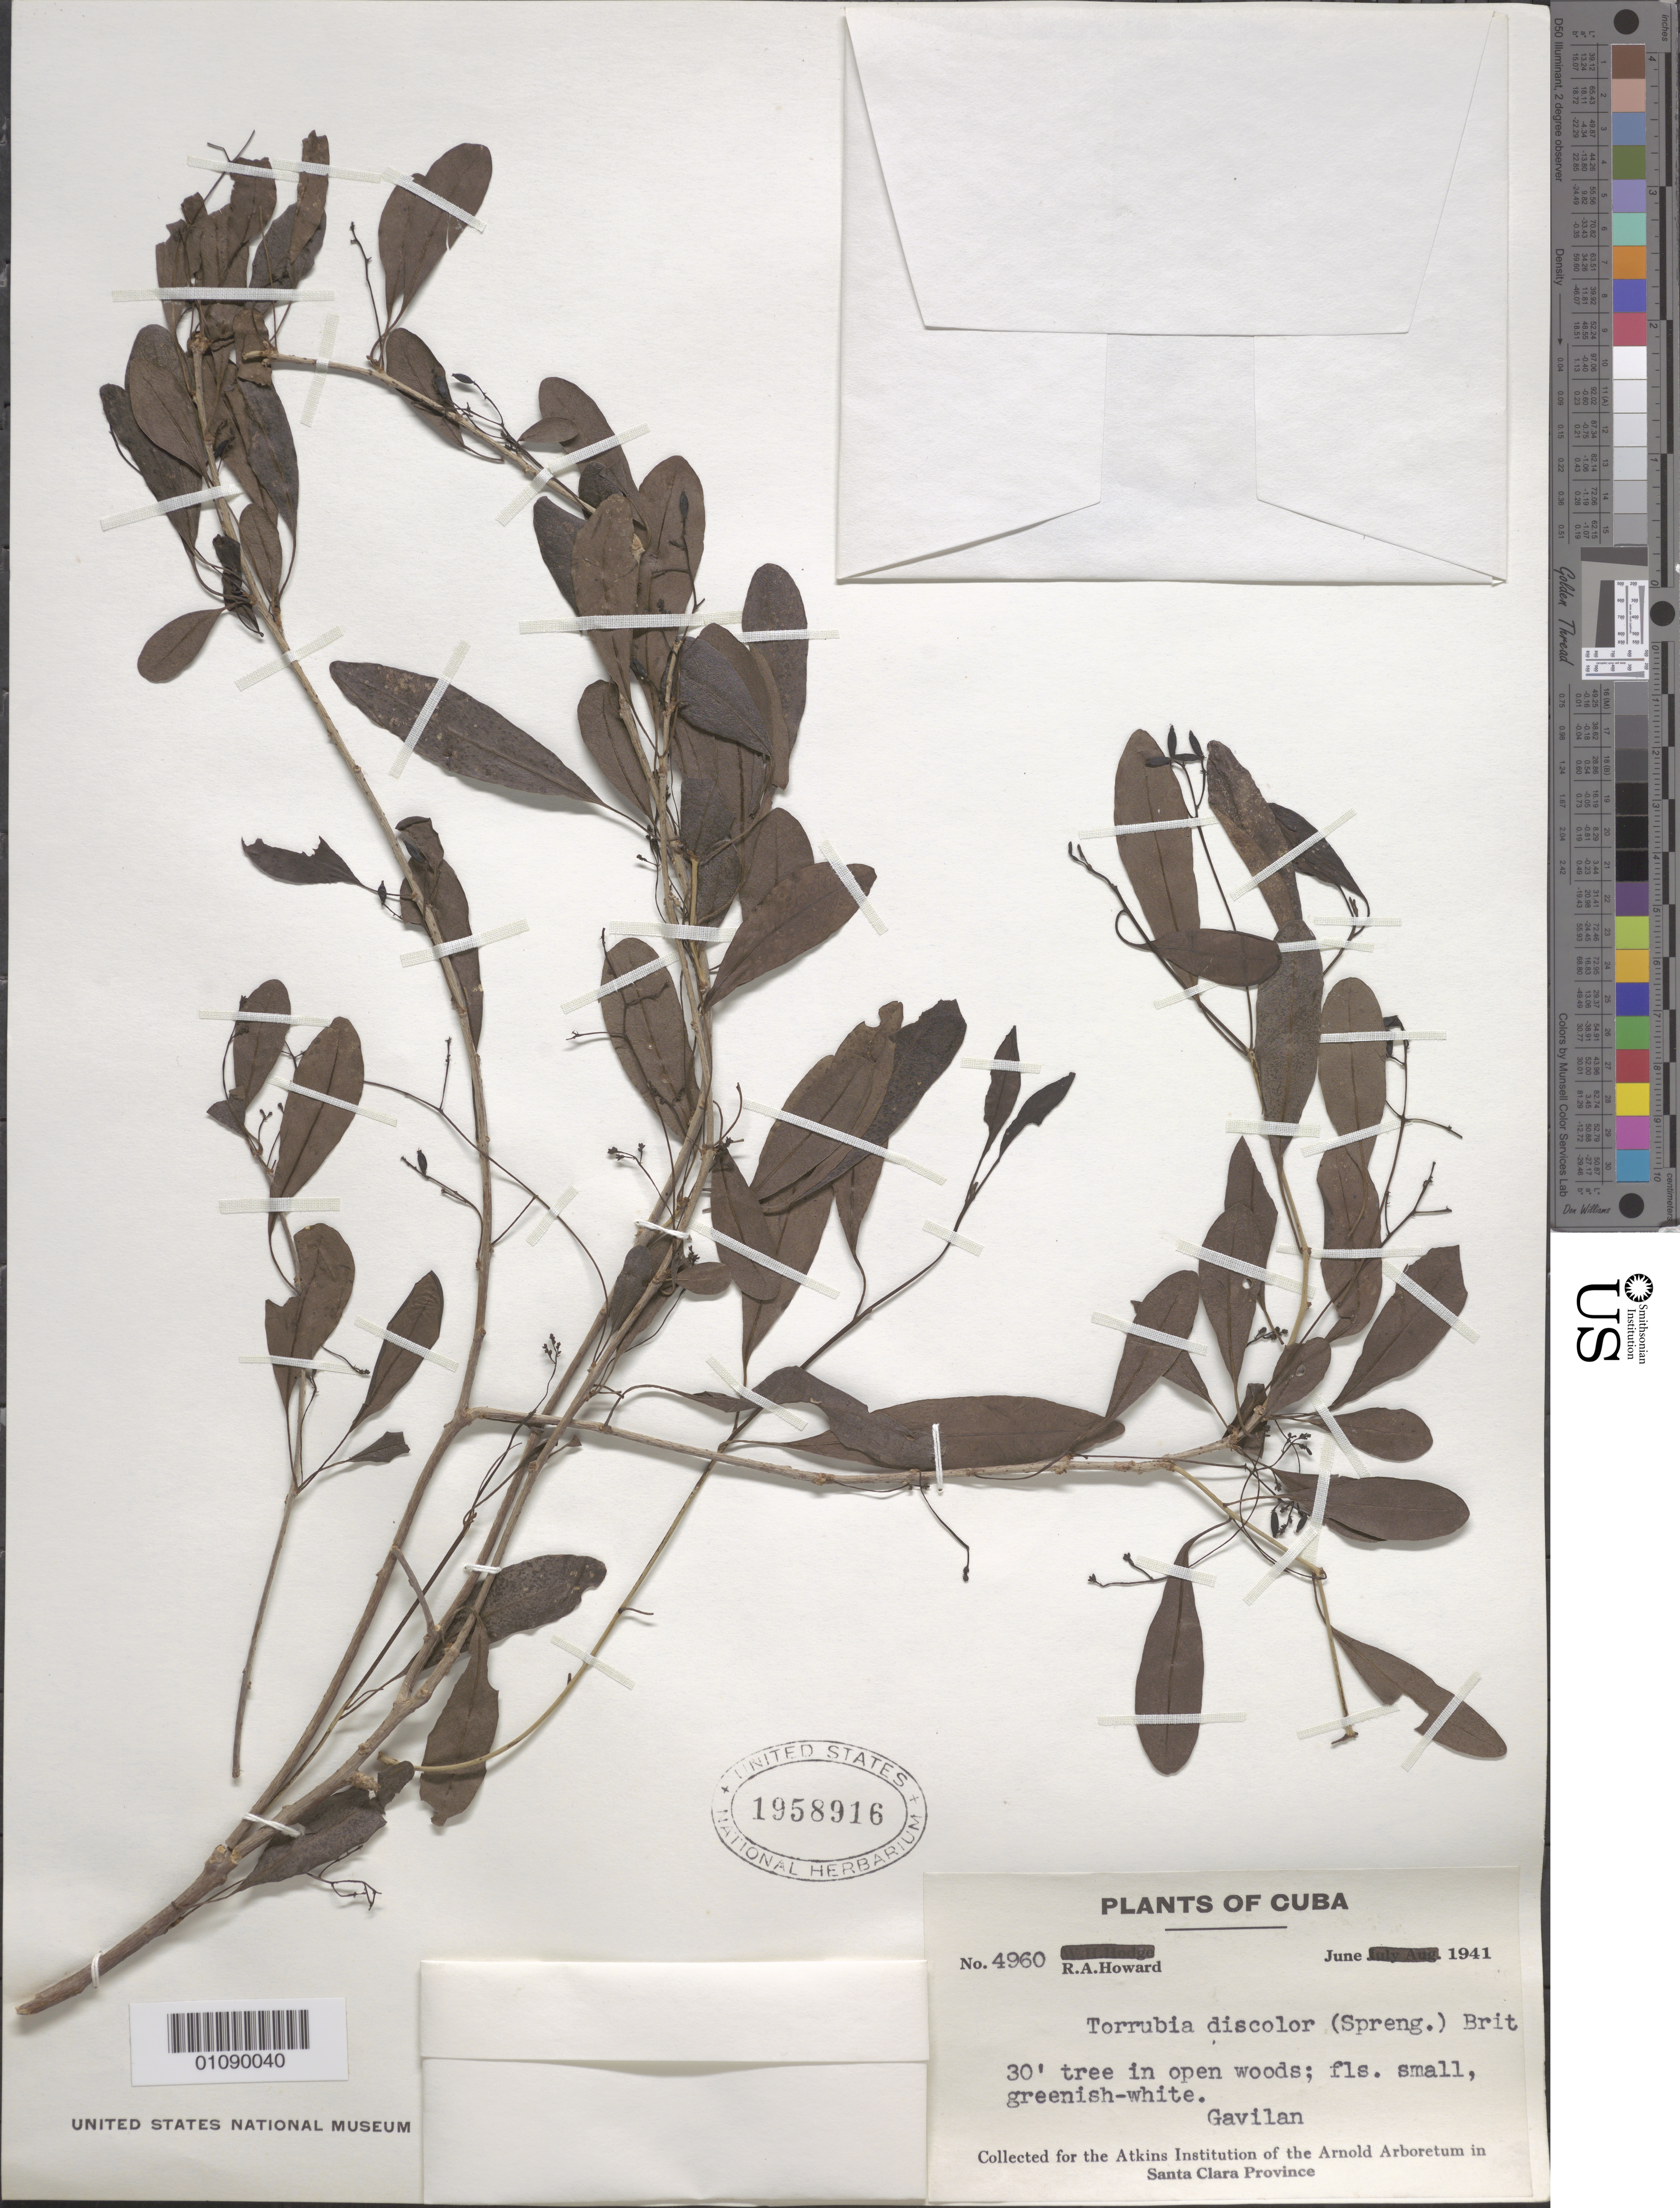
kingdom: Plantae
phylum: Tracheophyta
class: Magnoliopsida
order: Caryophyllales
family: Nyctaginaceae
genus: Guapira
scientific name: Guapira discolor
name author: (Spreng.) Little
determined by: Strong, Mark T., (BOT), Smithsonian Institution - National Museum of Natural History (UNITED STATES)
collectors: R. A. Howard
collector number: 4960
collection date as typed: Jun 1941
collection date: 1941-06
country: Cuba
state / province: Cienfuegos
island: Cuba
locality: Santa Clara Province, Gavilan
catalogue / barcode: US 1958916